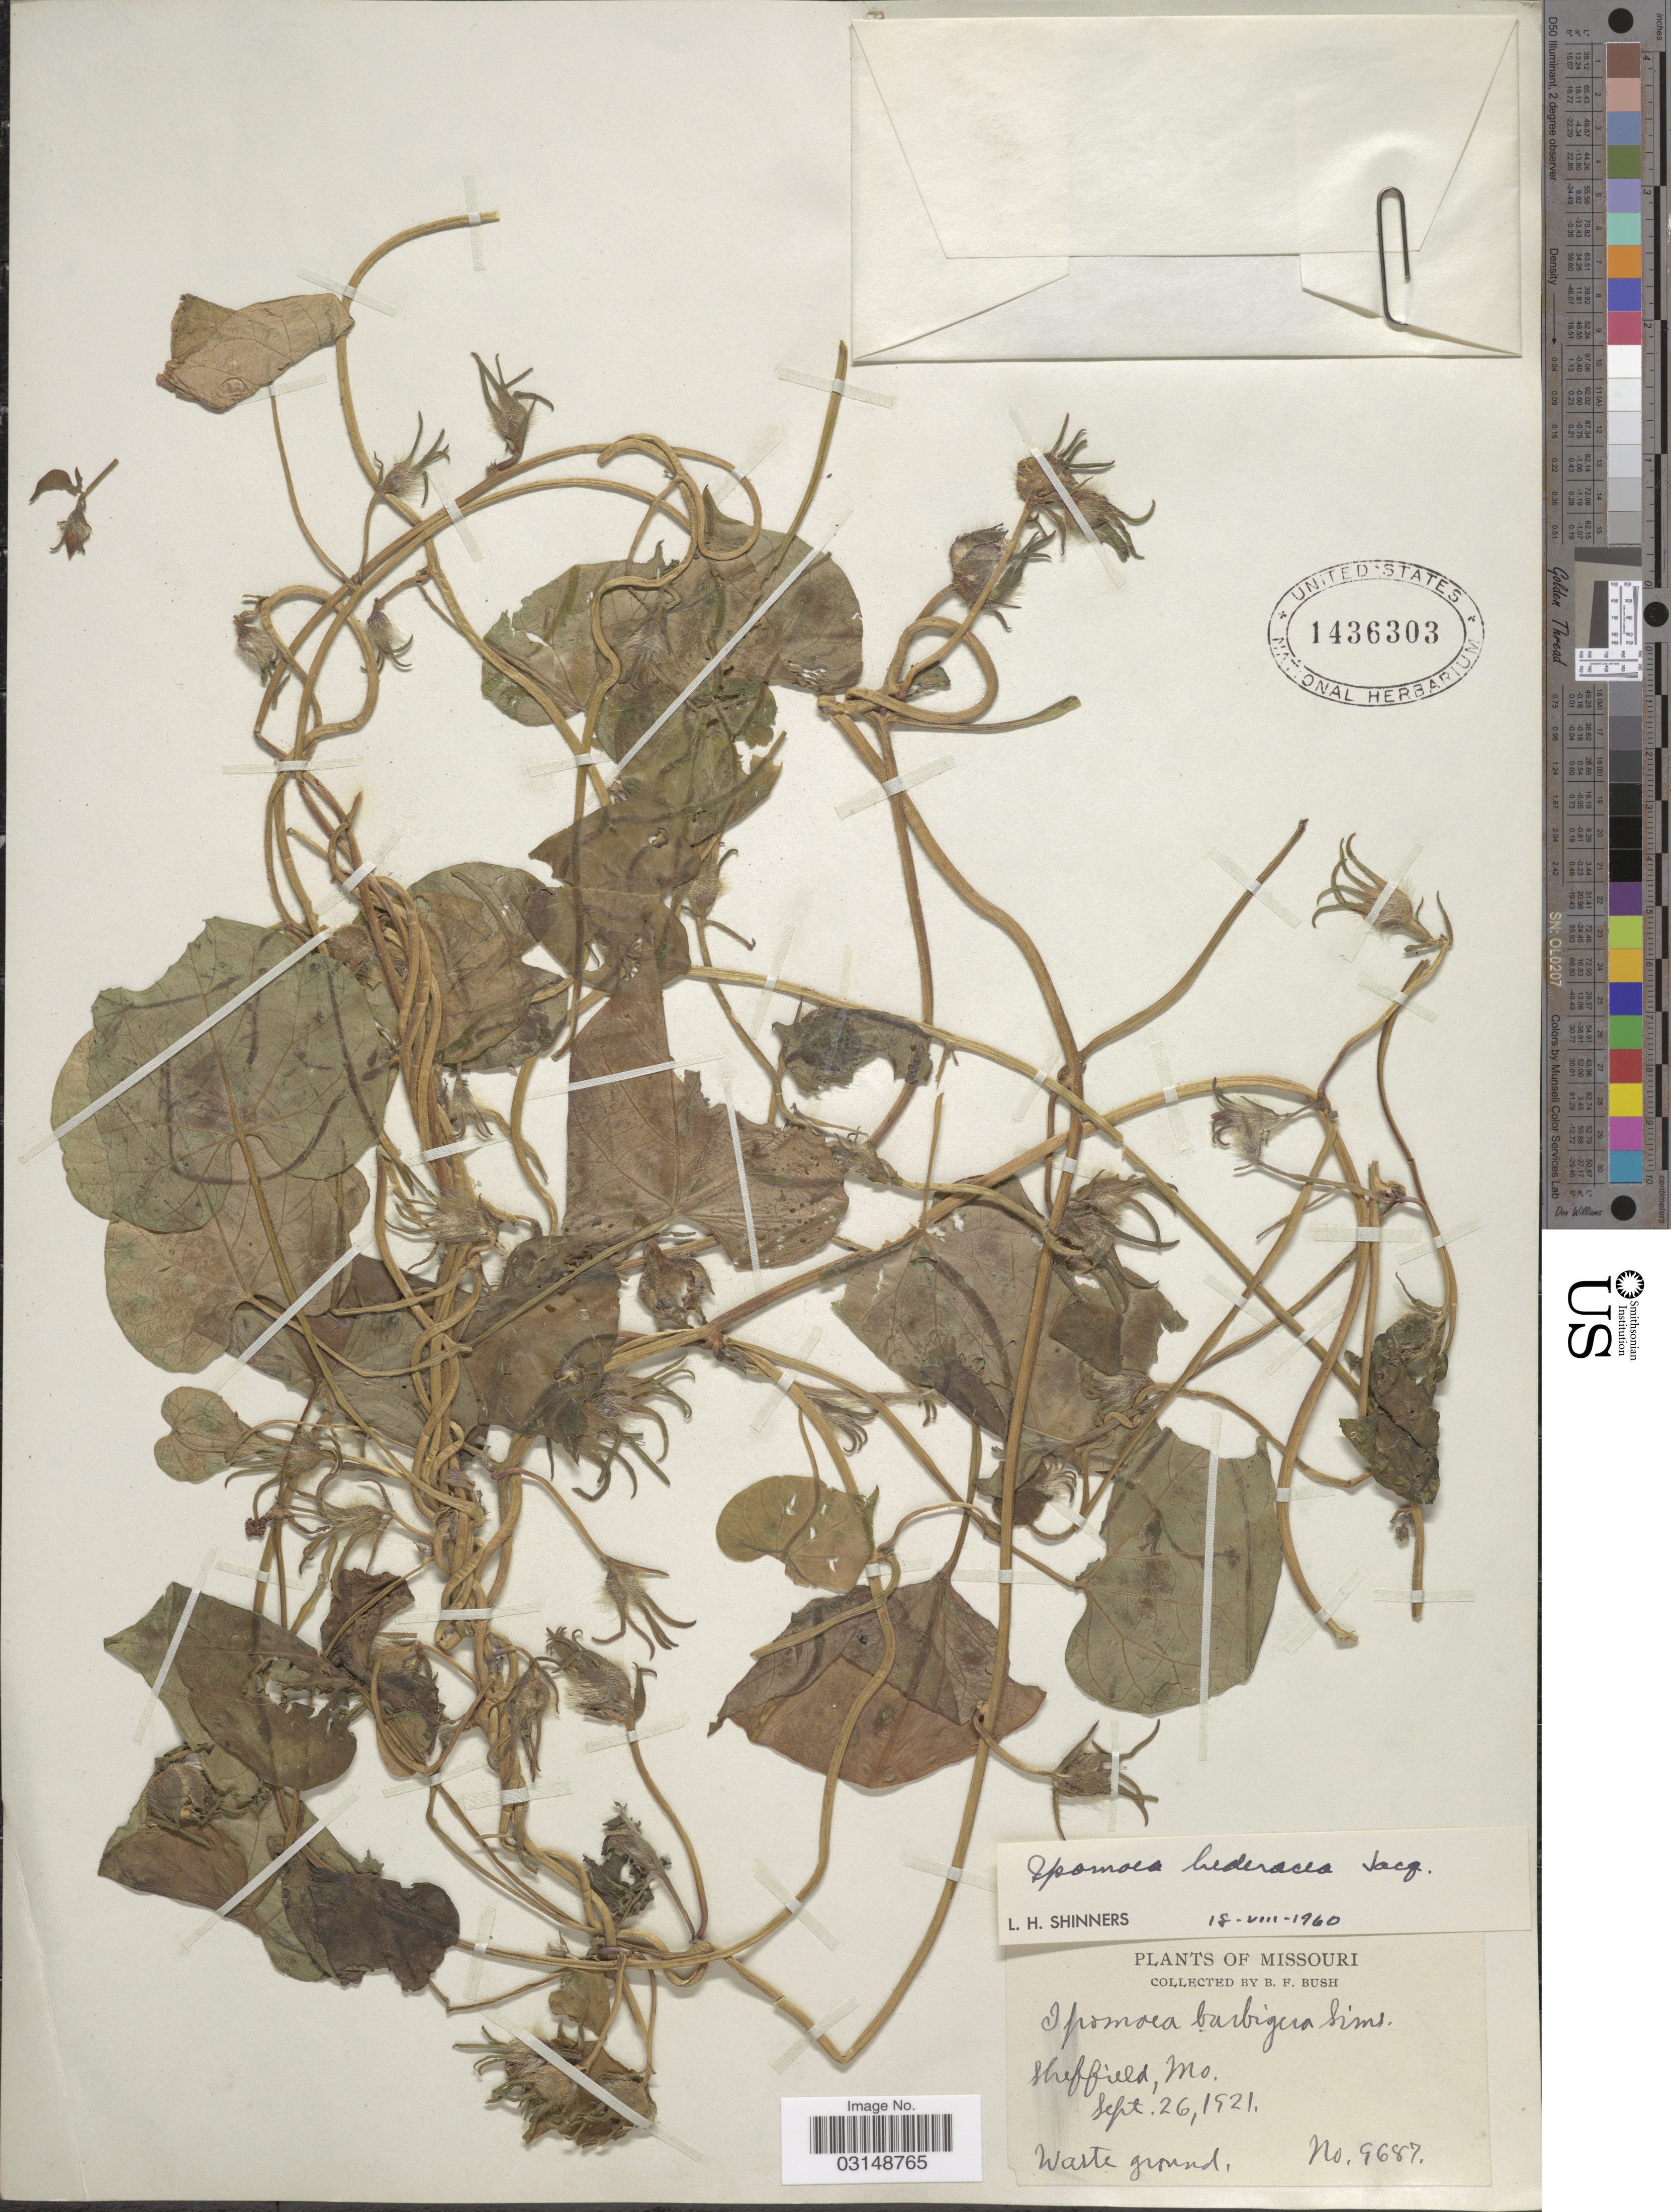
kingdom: Plantae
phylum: Tracheophyta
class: Magnoliopsida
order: Solanales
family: Convolvulaceae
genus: Ipomoea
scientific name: Ipomoea hederacea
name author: Jacq.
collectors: B. F. Bush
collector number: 9687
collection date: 1921-09-26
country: United States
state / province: Missouri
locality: Sheffield.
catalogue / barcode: US 1436303